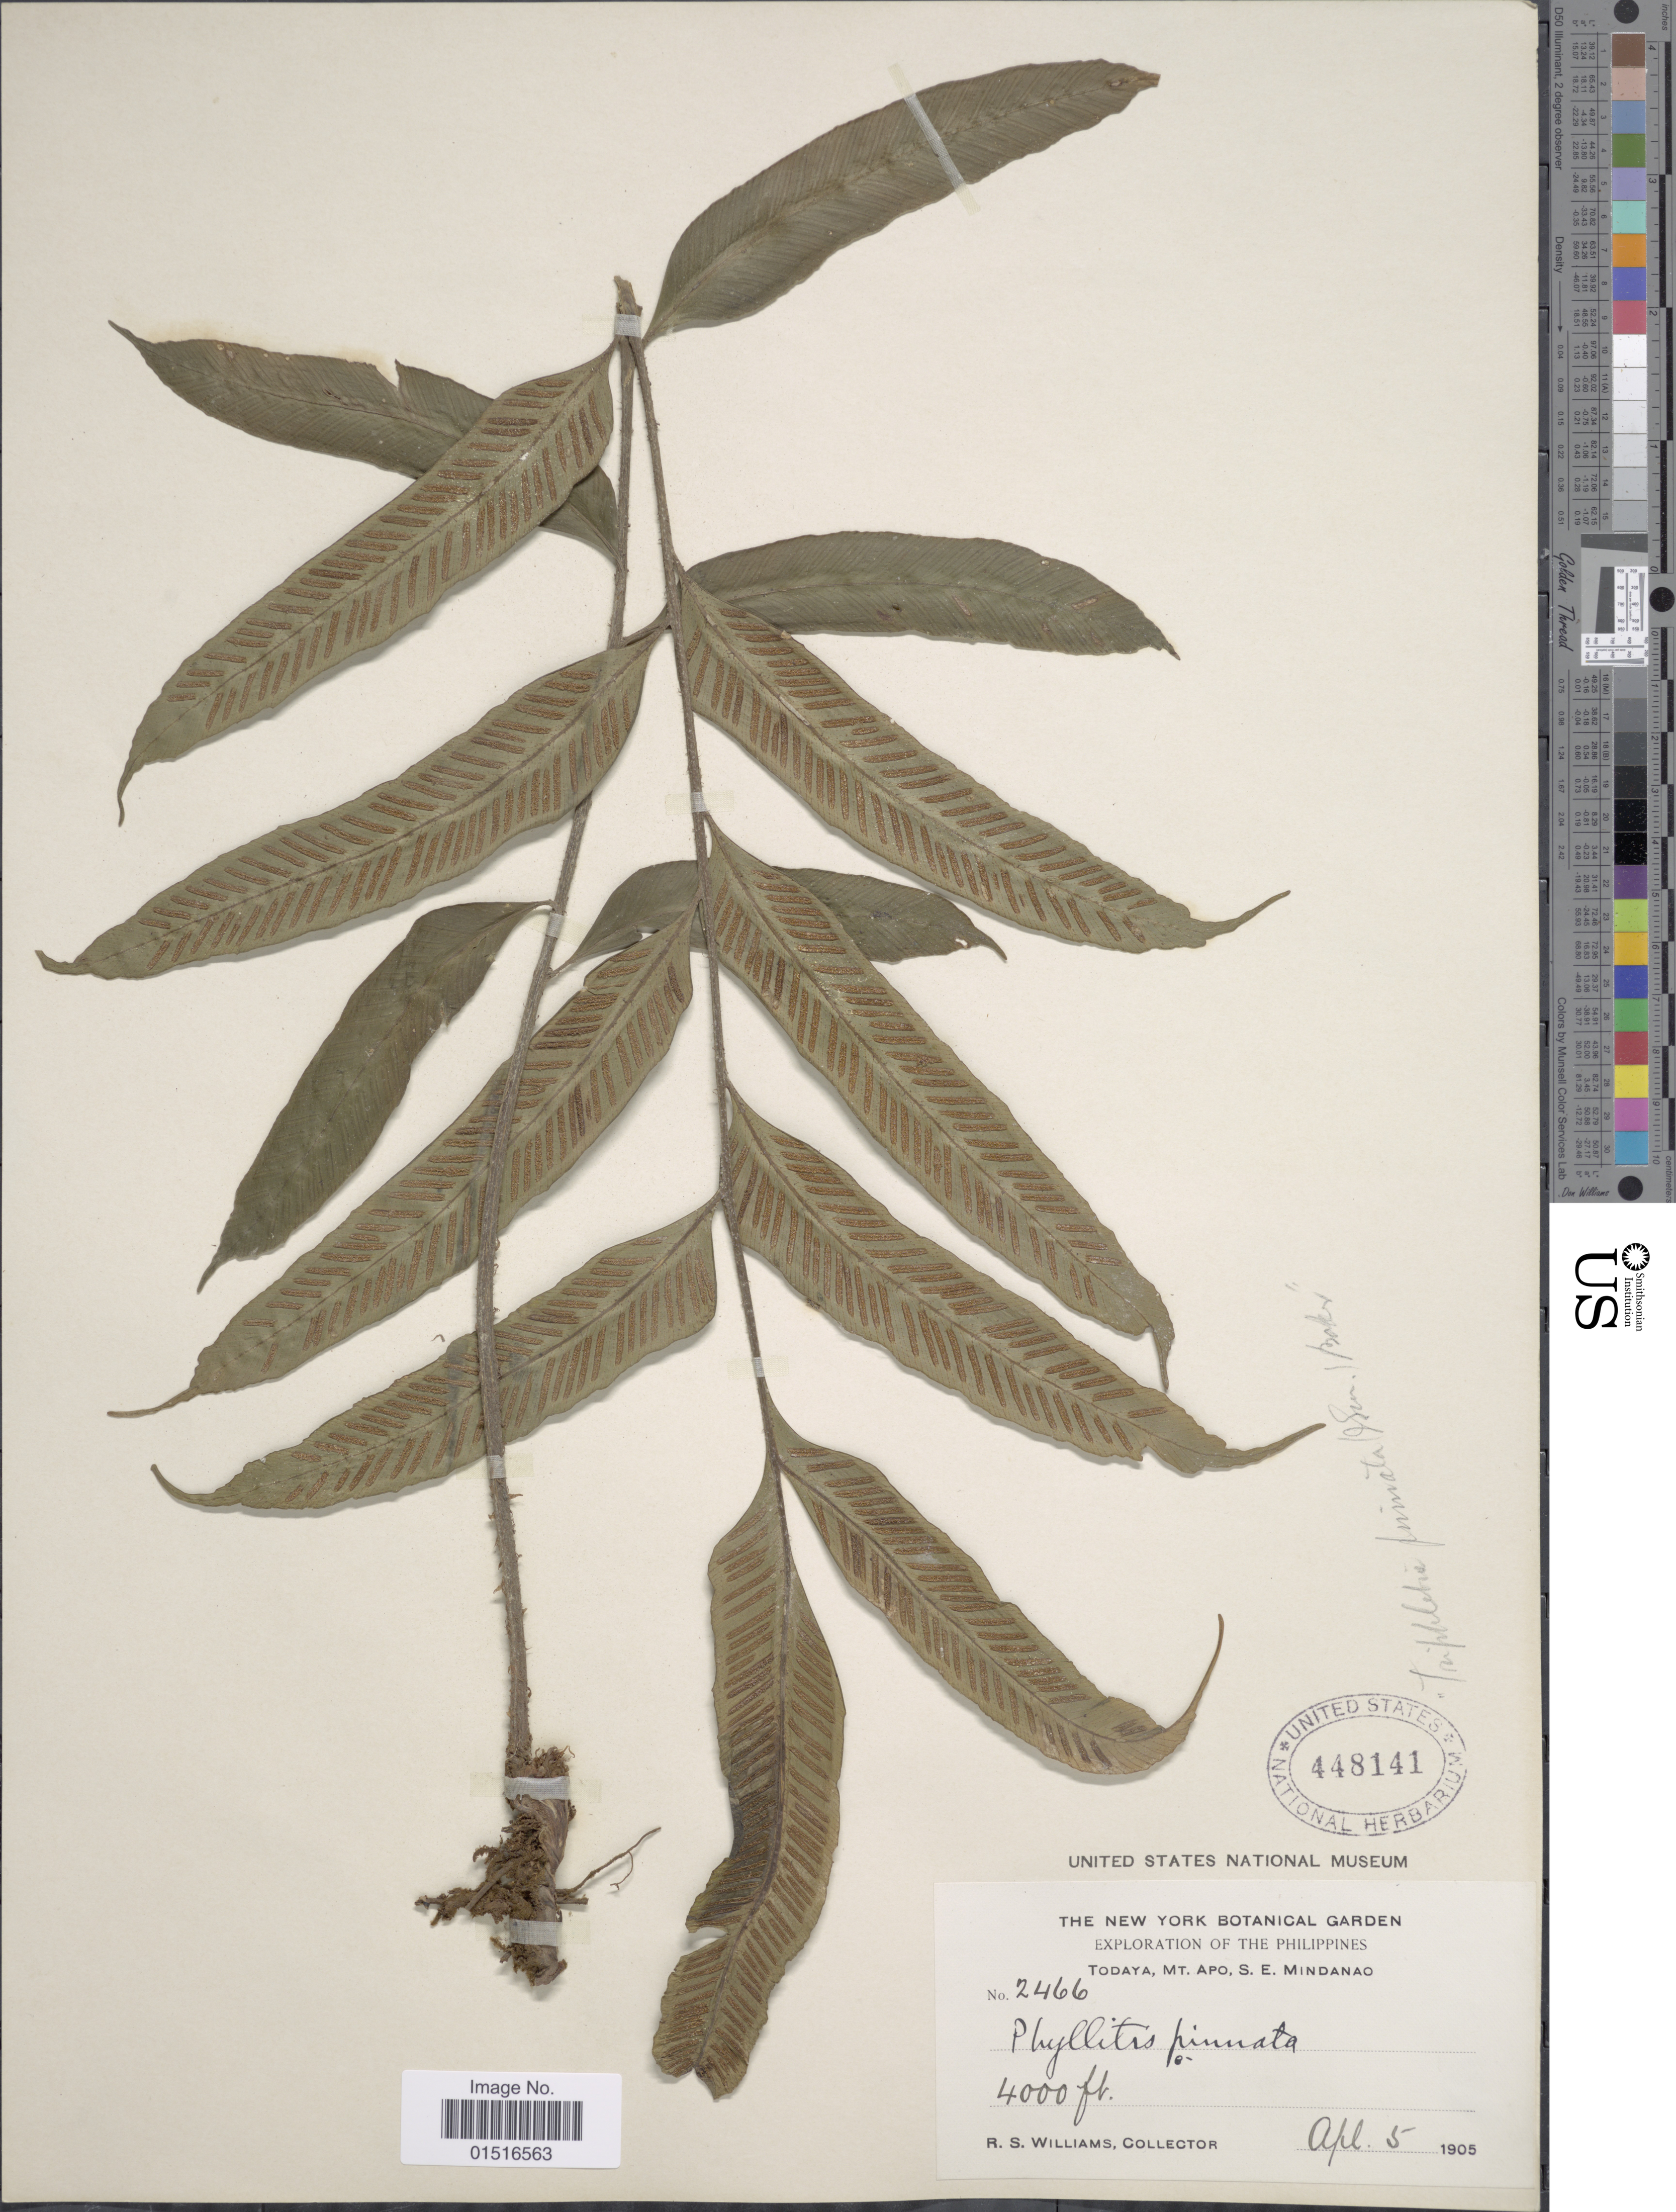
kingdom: Plantae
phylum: Tracheophyta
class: Polypodiopsida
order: Polypodiales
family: Aspleniaceae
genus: Asplenium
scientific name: Asplenium longifolium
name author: D. Don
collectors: R. S. Williams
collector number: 2466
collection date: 1905-04-05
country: Philippines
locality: Todaya, Mt. Apo, S.E. Mindanao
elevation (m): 1219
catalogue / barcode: US 448141